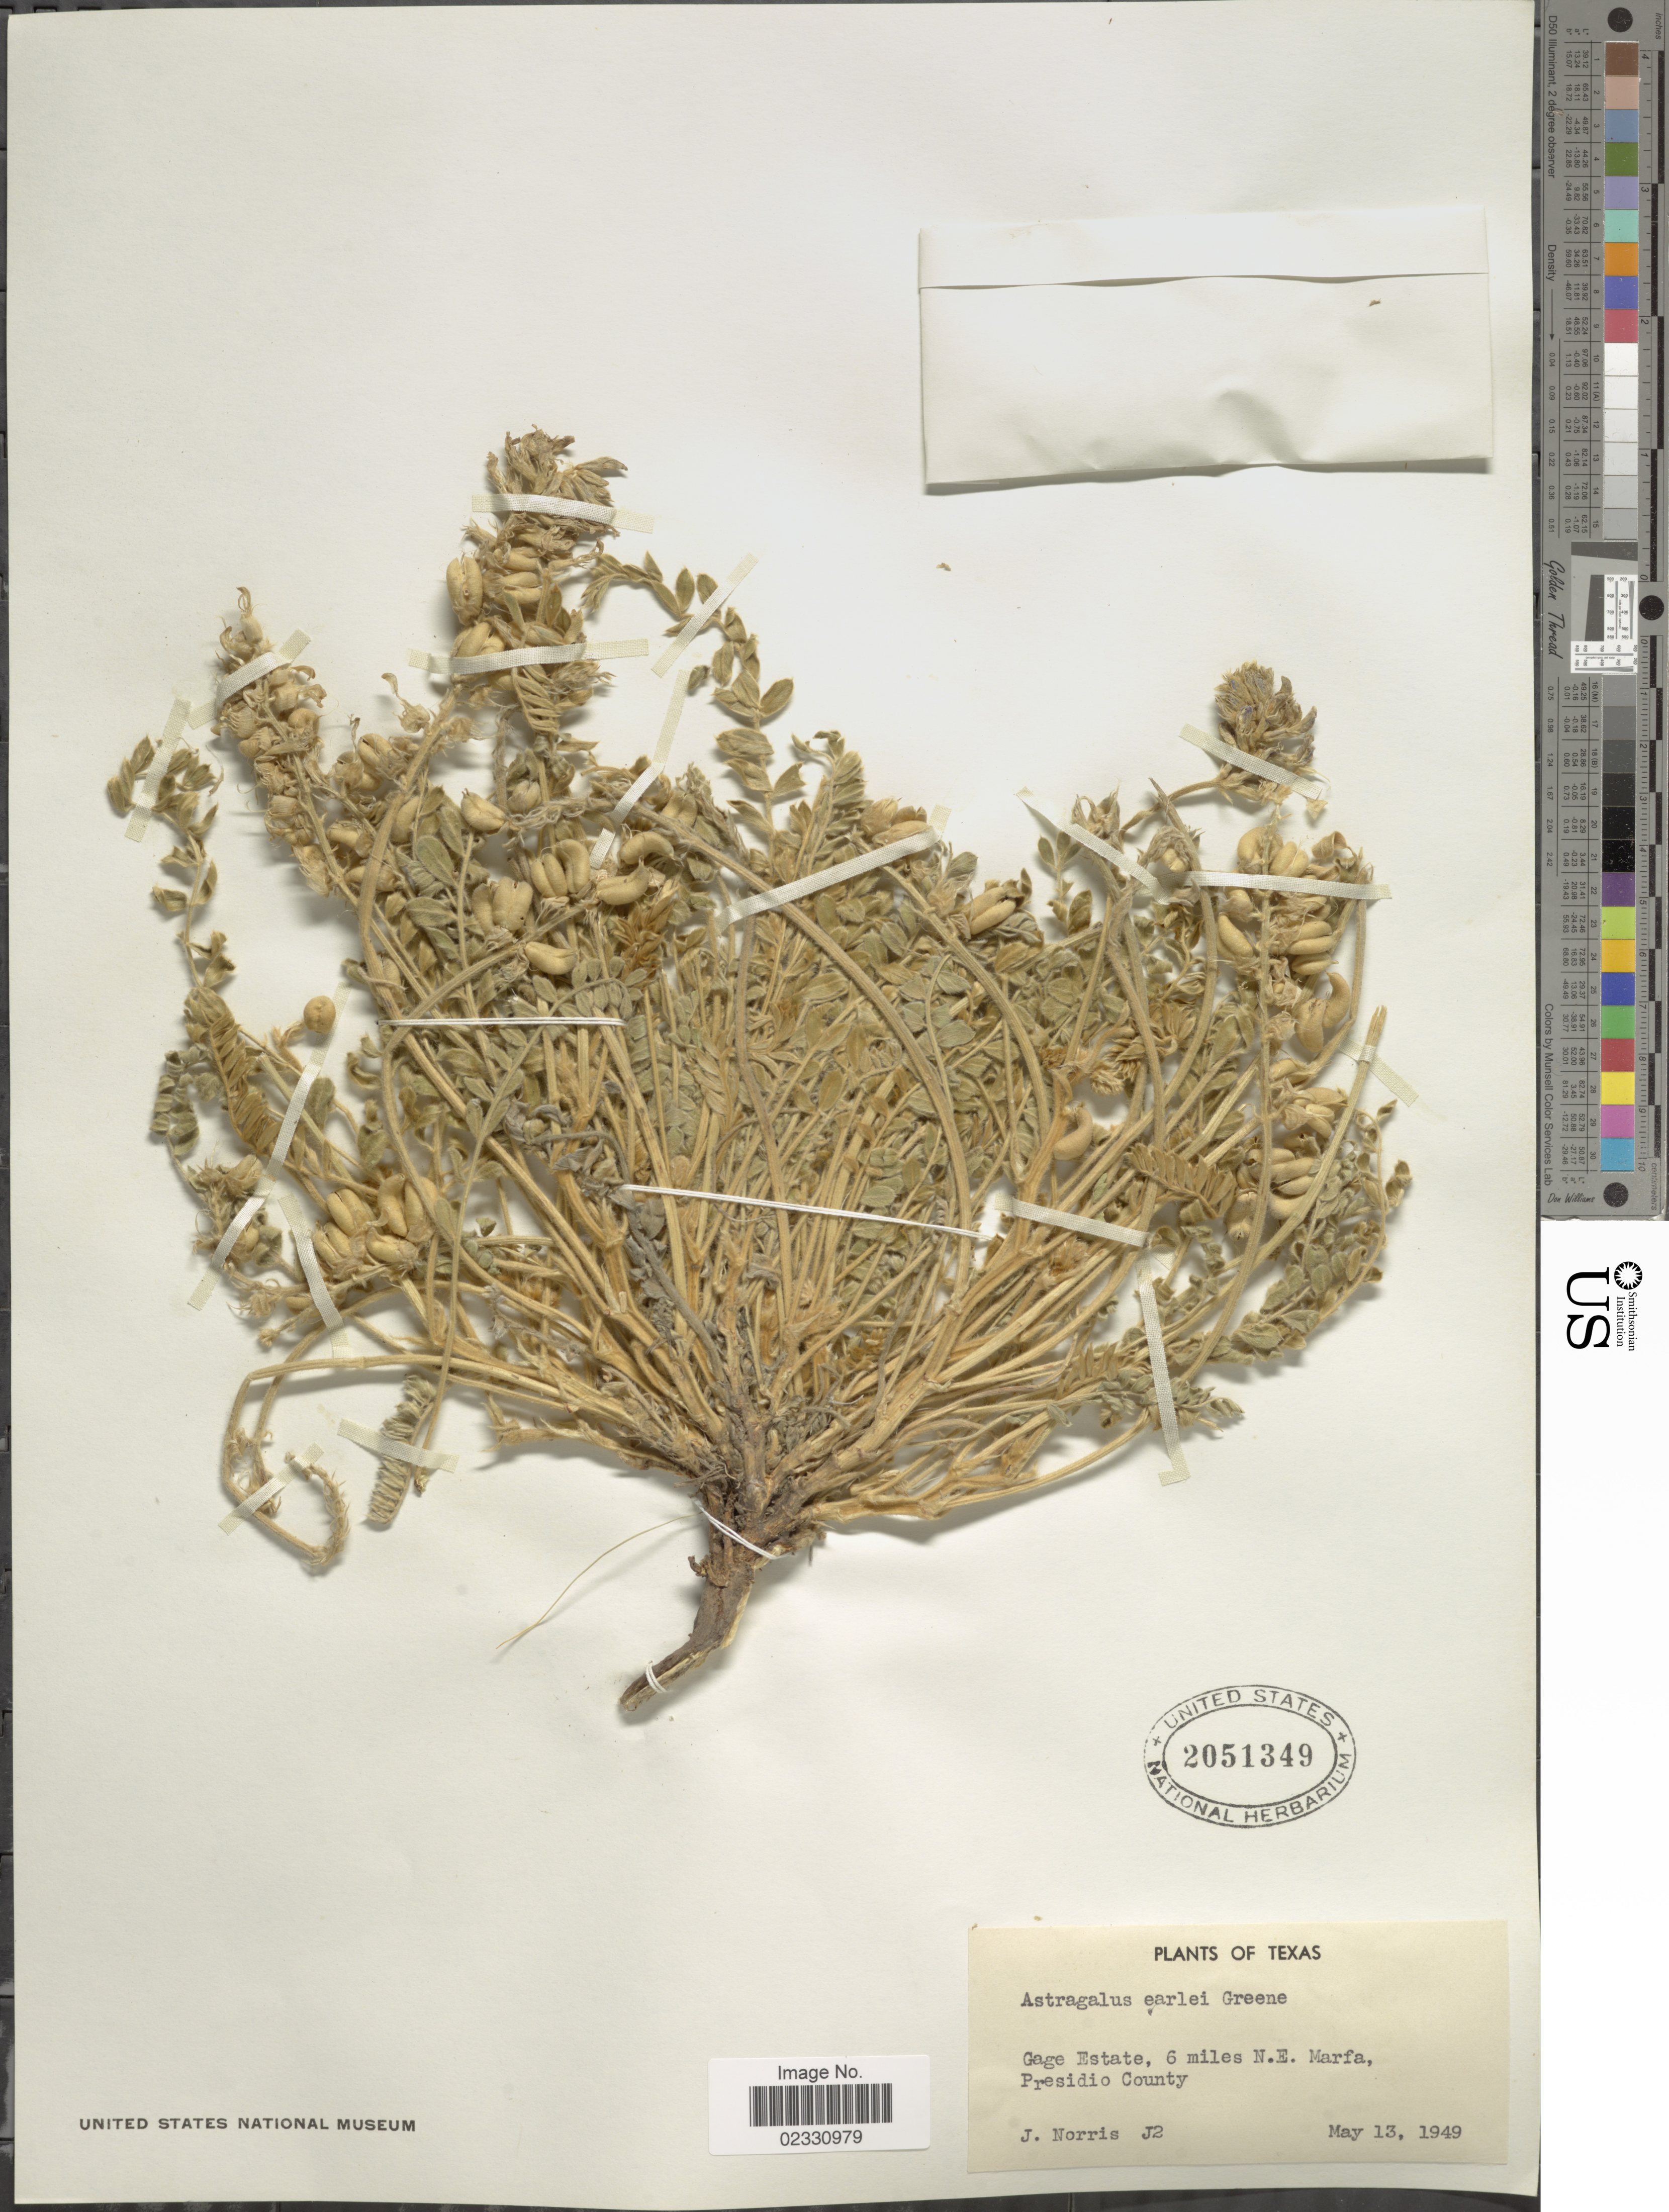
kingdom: Plantae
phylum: Tracheophyta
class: Magnoliopsida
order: Fabales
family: Fabaceae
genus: Astragalus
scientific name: Astragalus earlei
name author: Greene ex Rydb.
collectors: J. Norris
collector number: J2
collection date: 1949-05-13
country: United States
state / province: Texas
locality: Gage Estate, 6 miles N.E. Marfa, Presidio County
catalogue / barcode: US 2051349